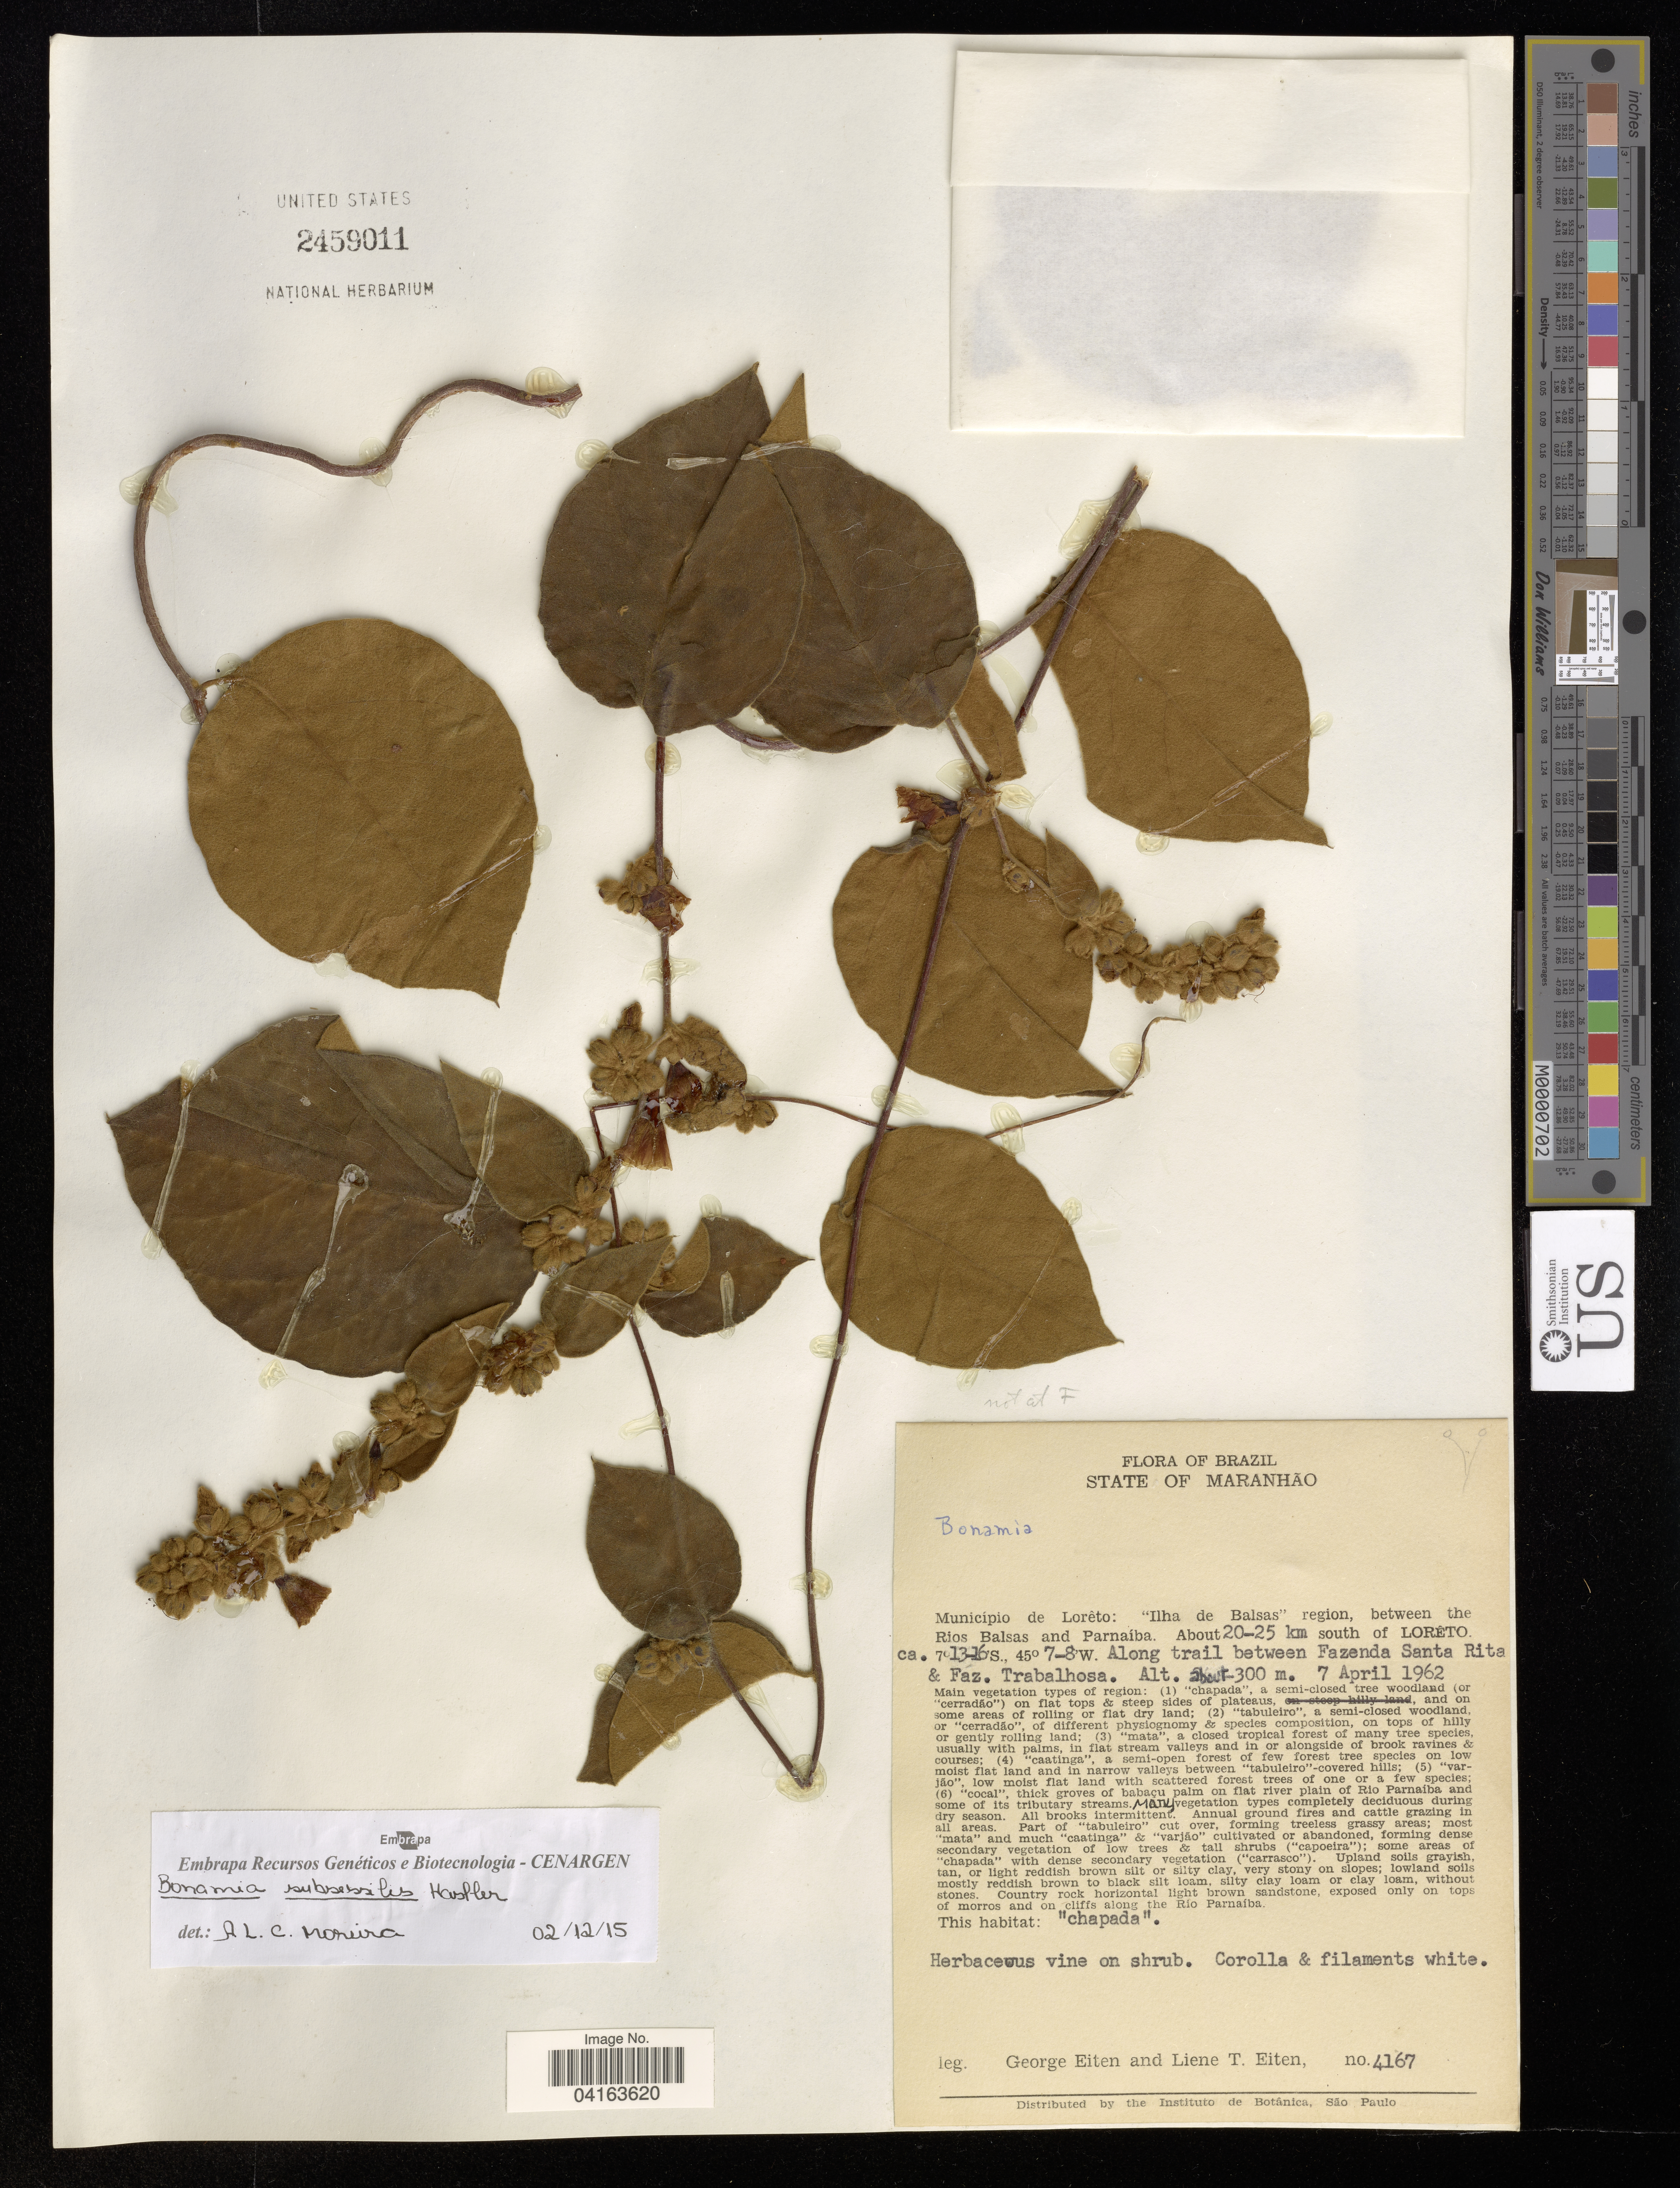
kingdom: Plantae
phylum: Tracheophyta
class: Magnoliopsida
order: Solanales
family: Convolvulaceae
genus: Bonamia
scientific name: Bonamia subsessilis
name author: Hassl.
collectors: G. Eiten & L. T. Eiten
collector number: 4167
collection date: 1962-04-07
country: Brazil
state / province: Maranhão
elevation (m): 300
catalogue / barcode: US 2459011